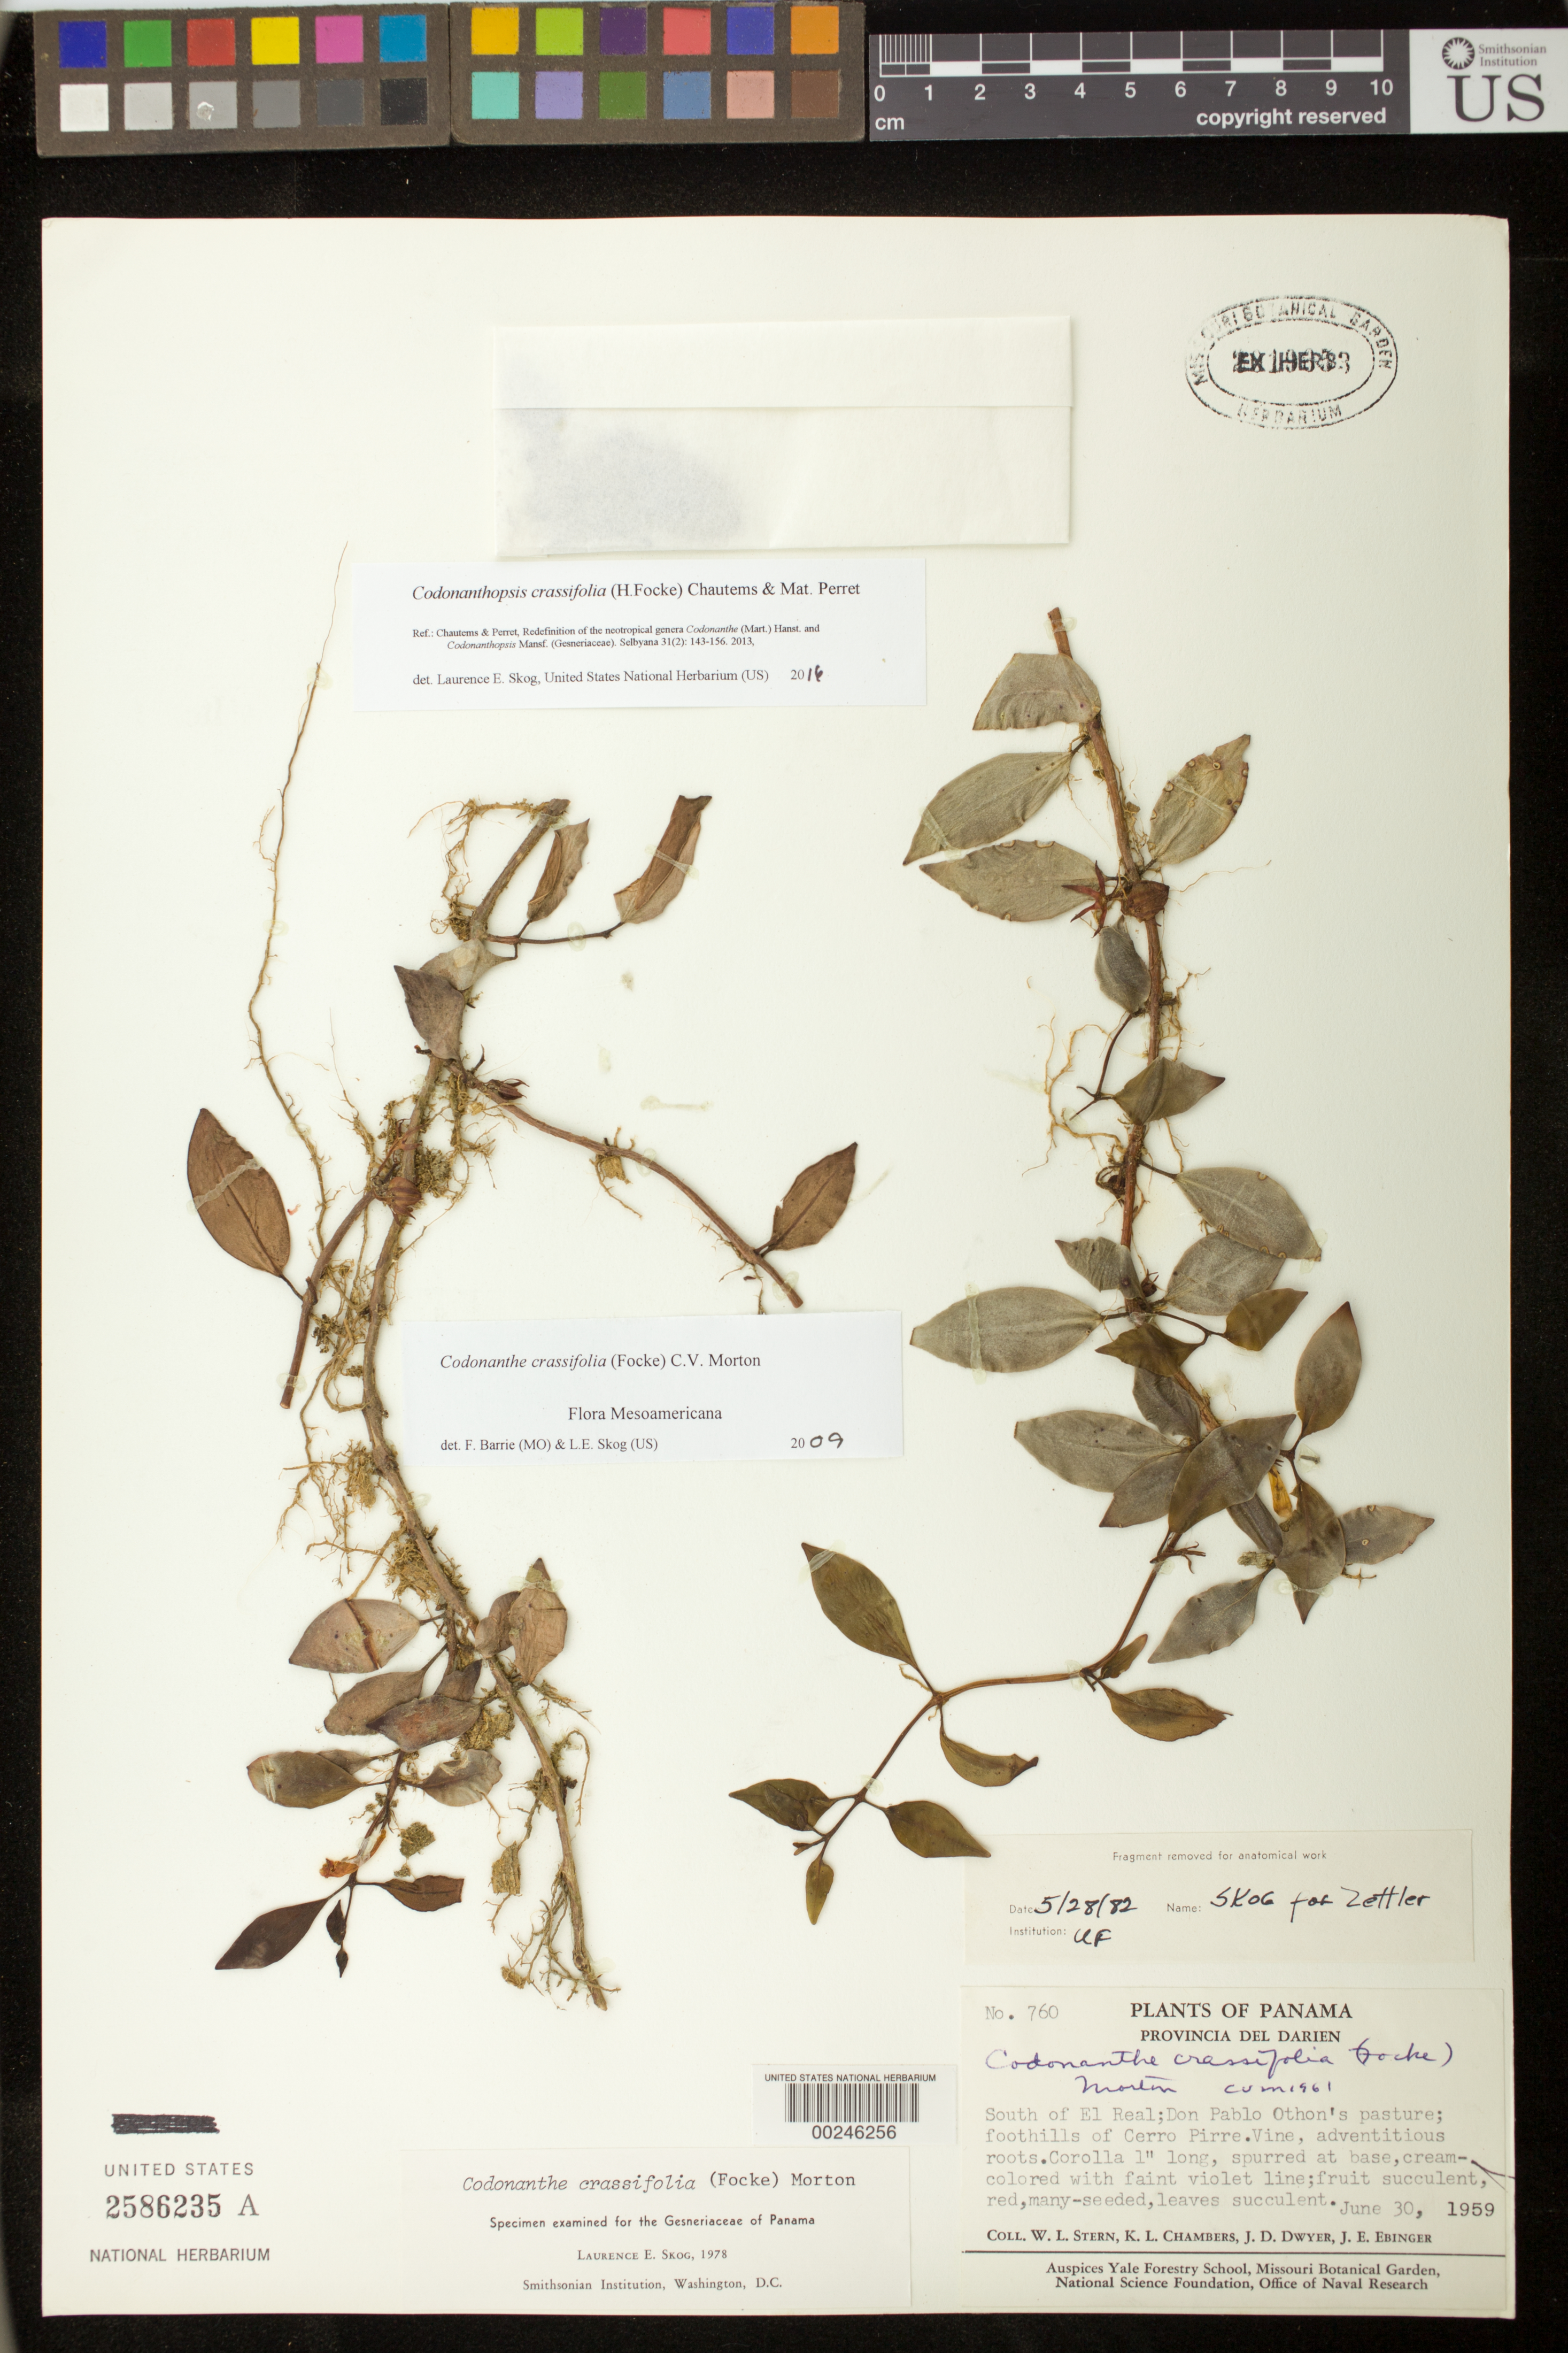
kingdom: Plantae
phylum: Tracheophyta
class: Magnoliopsida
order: Lamiales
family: Gesneriaceae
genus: Codonanthopsis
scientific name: Codonanthopsis crassifolia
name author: (H. Focke) Chautems & Mat.Perret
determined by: Skog, Laurence E.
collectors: W. L. Stern, K. L. Chambers, J. D. Dwyer & J. Ebinger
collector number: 760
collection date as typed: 30 Jun 1959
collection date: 1959-06-30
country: Panama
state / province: Darién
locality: S of El Real, Don Pablo Othon's pasture, foothills of Cerro Pirre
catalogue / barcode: US 2586235A